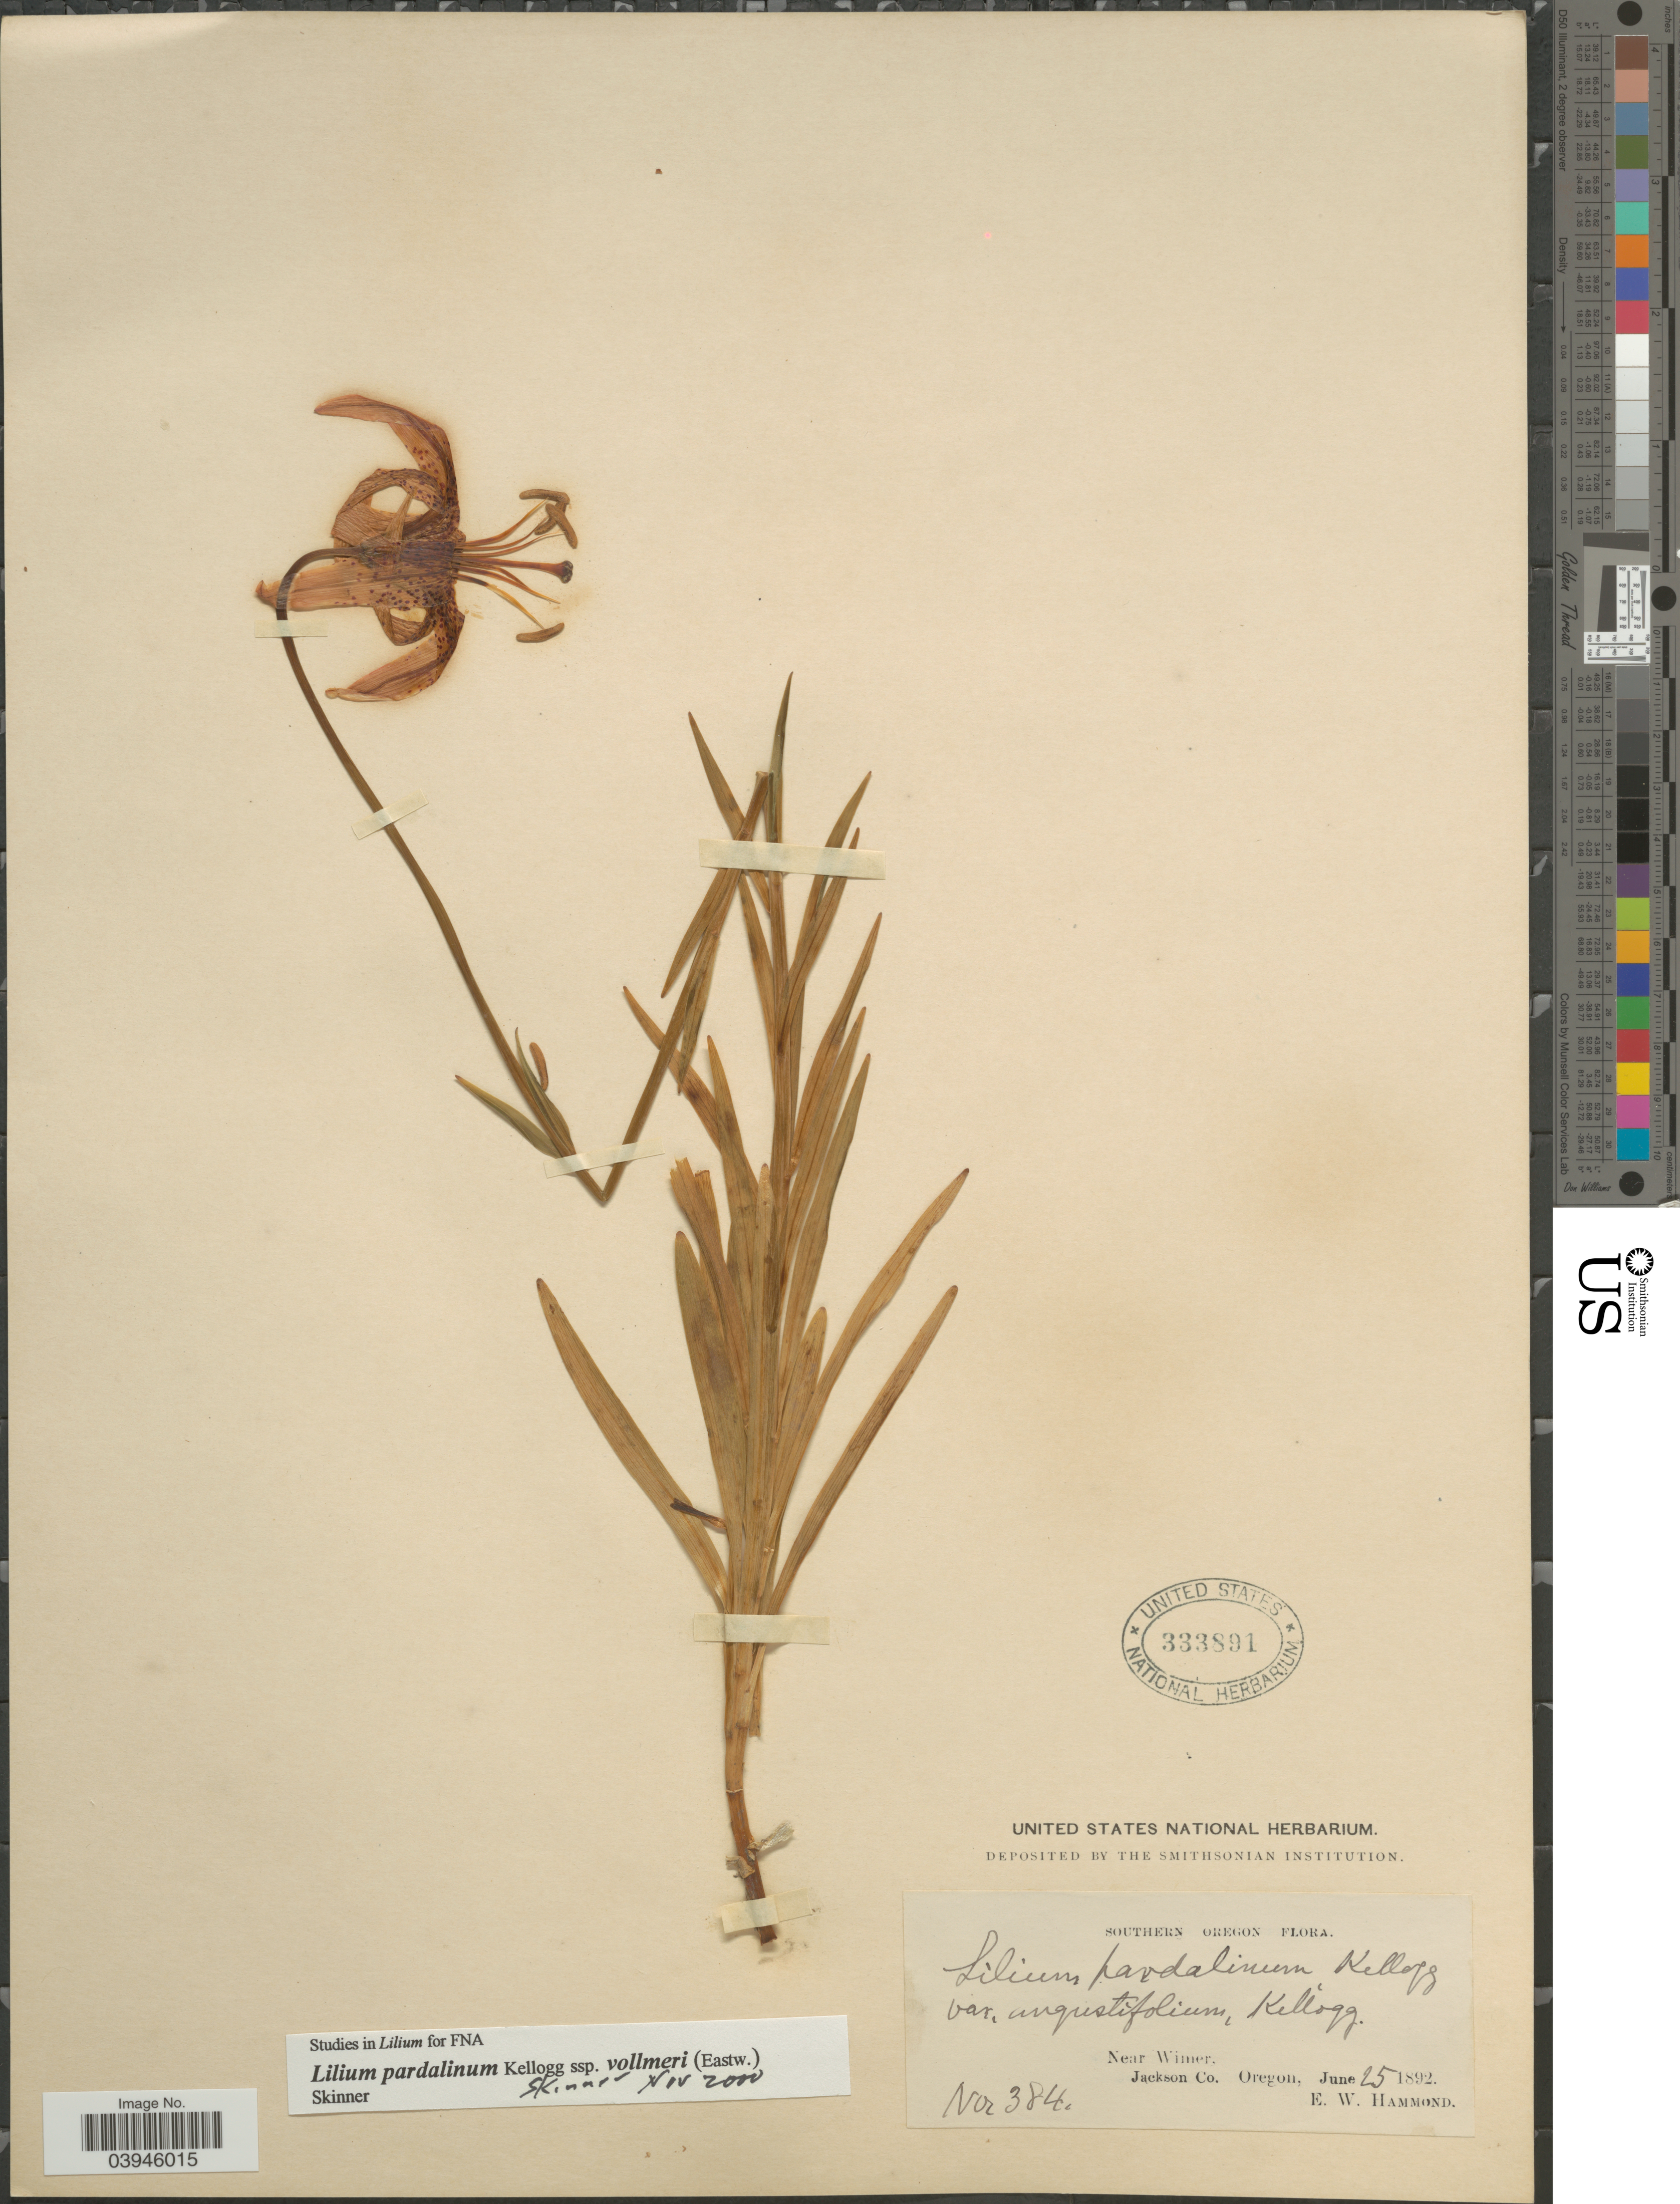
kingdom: Plantae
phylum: Tracheophyta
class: Liliopsida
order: Liliales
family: Liliaceae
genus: Lilium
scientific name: Lilium pardalinum subsp. vollmeri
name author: (Eastw.) M.W. Skinner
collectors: E. Hammond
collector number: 384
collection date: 1892-06-25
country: United States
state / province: Oregon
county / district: Jackson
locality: Southern Oregon. Near Wimer, Jackson Co.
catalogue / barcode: US 333891